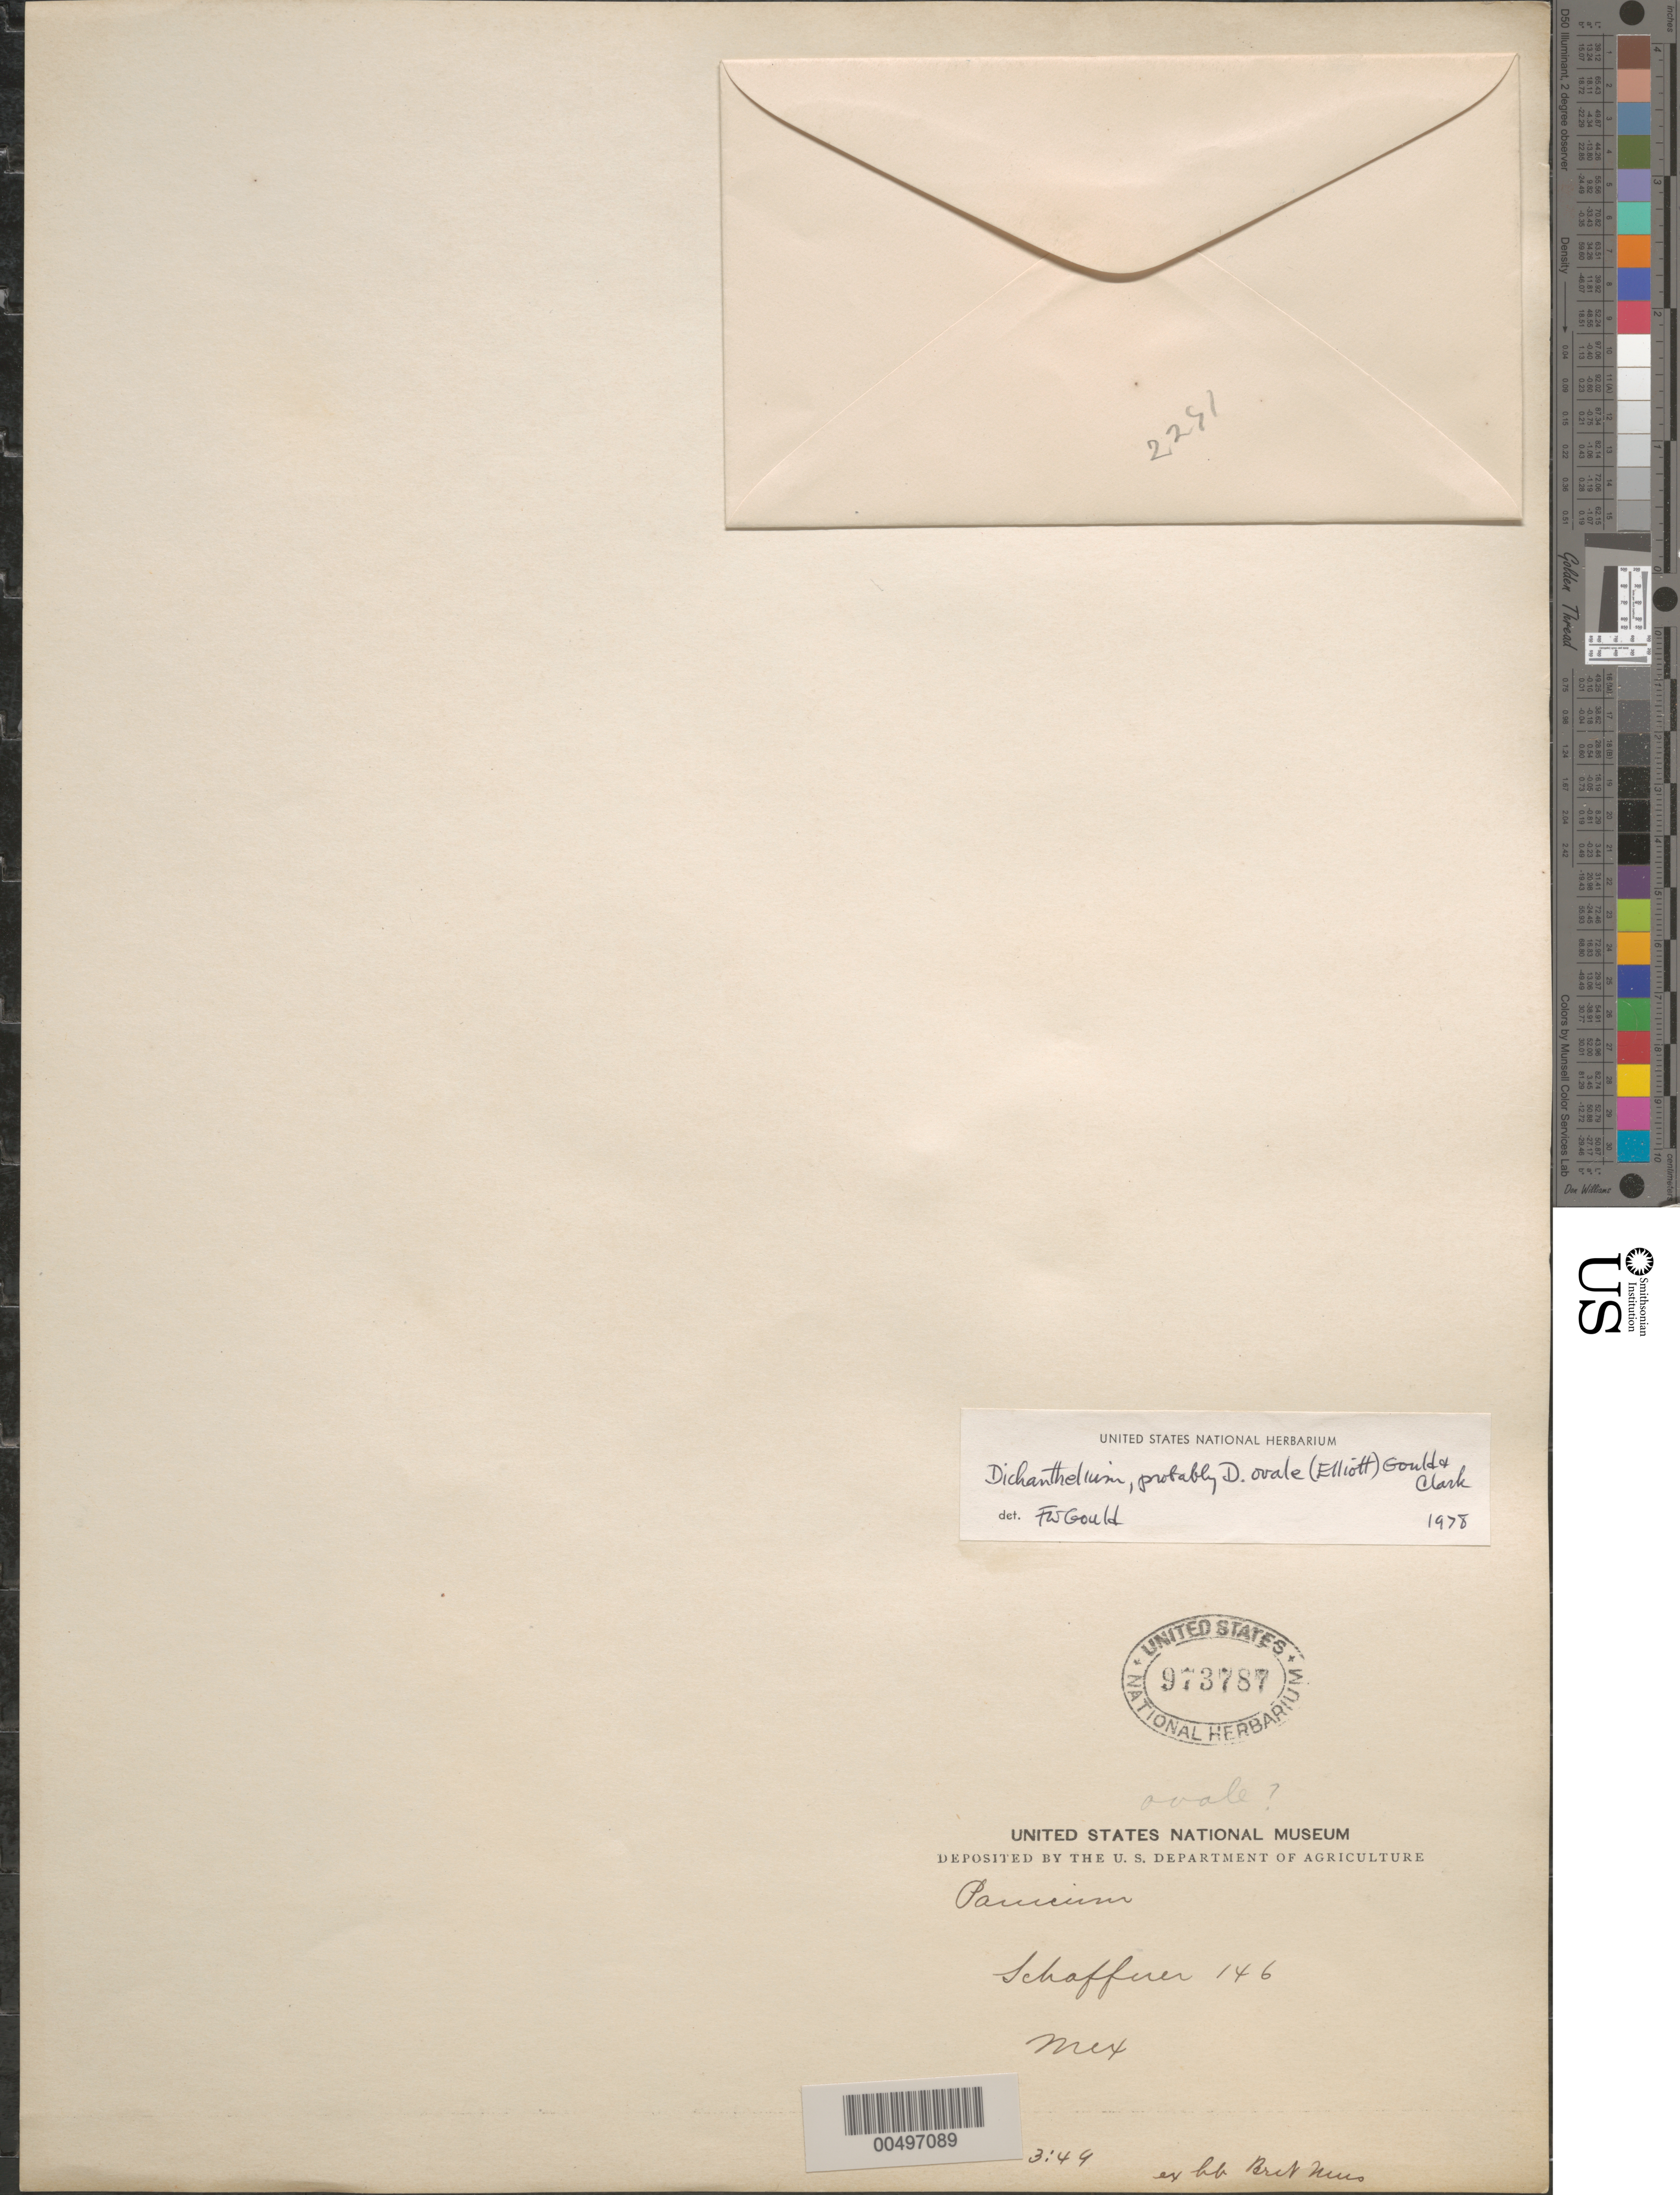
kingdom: Plantae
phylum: Tracheophyta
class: Liliopsida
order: Poales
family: Poaceae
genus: Dichanthelium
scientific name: Dichanthelium ovale var. ovale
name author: (Elliott) Gould & C.A. Clark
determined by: Gould, F. W.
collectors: J. G. Schaffner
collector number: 146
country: Mexico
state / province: Durango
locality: San Ramon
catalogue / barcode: US 973787